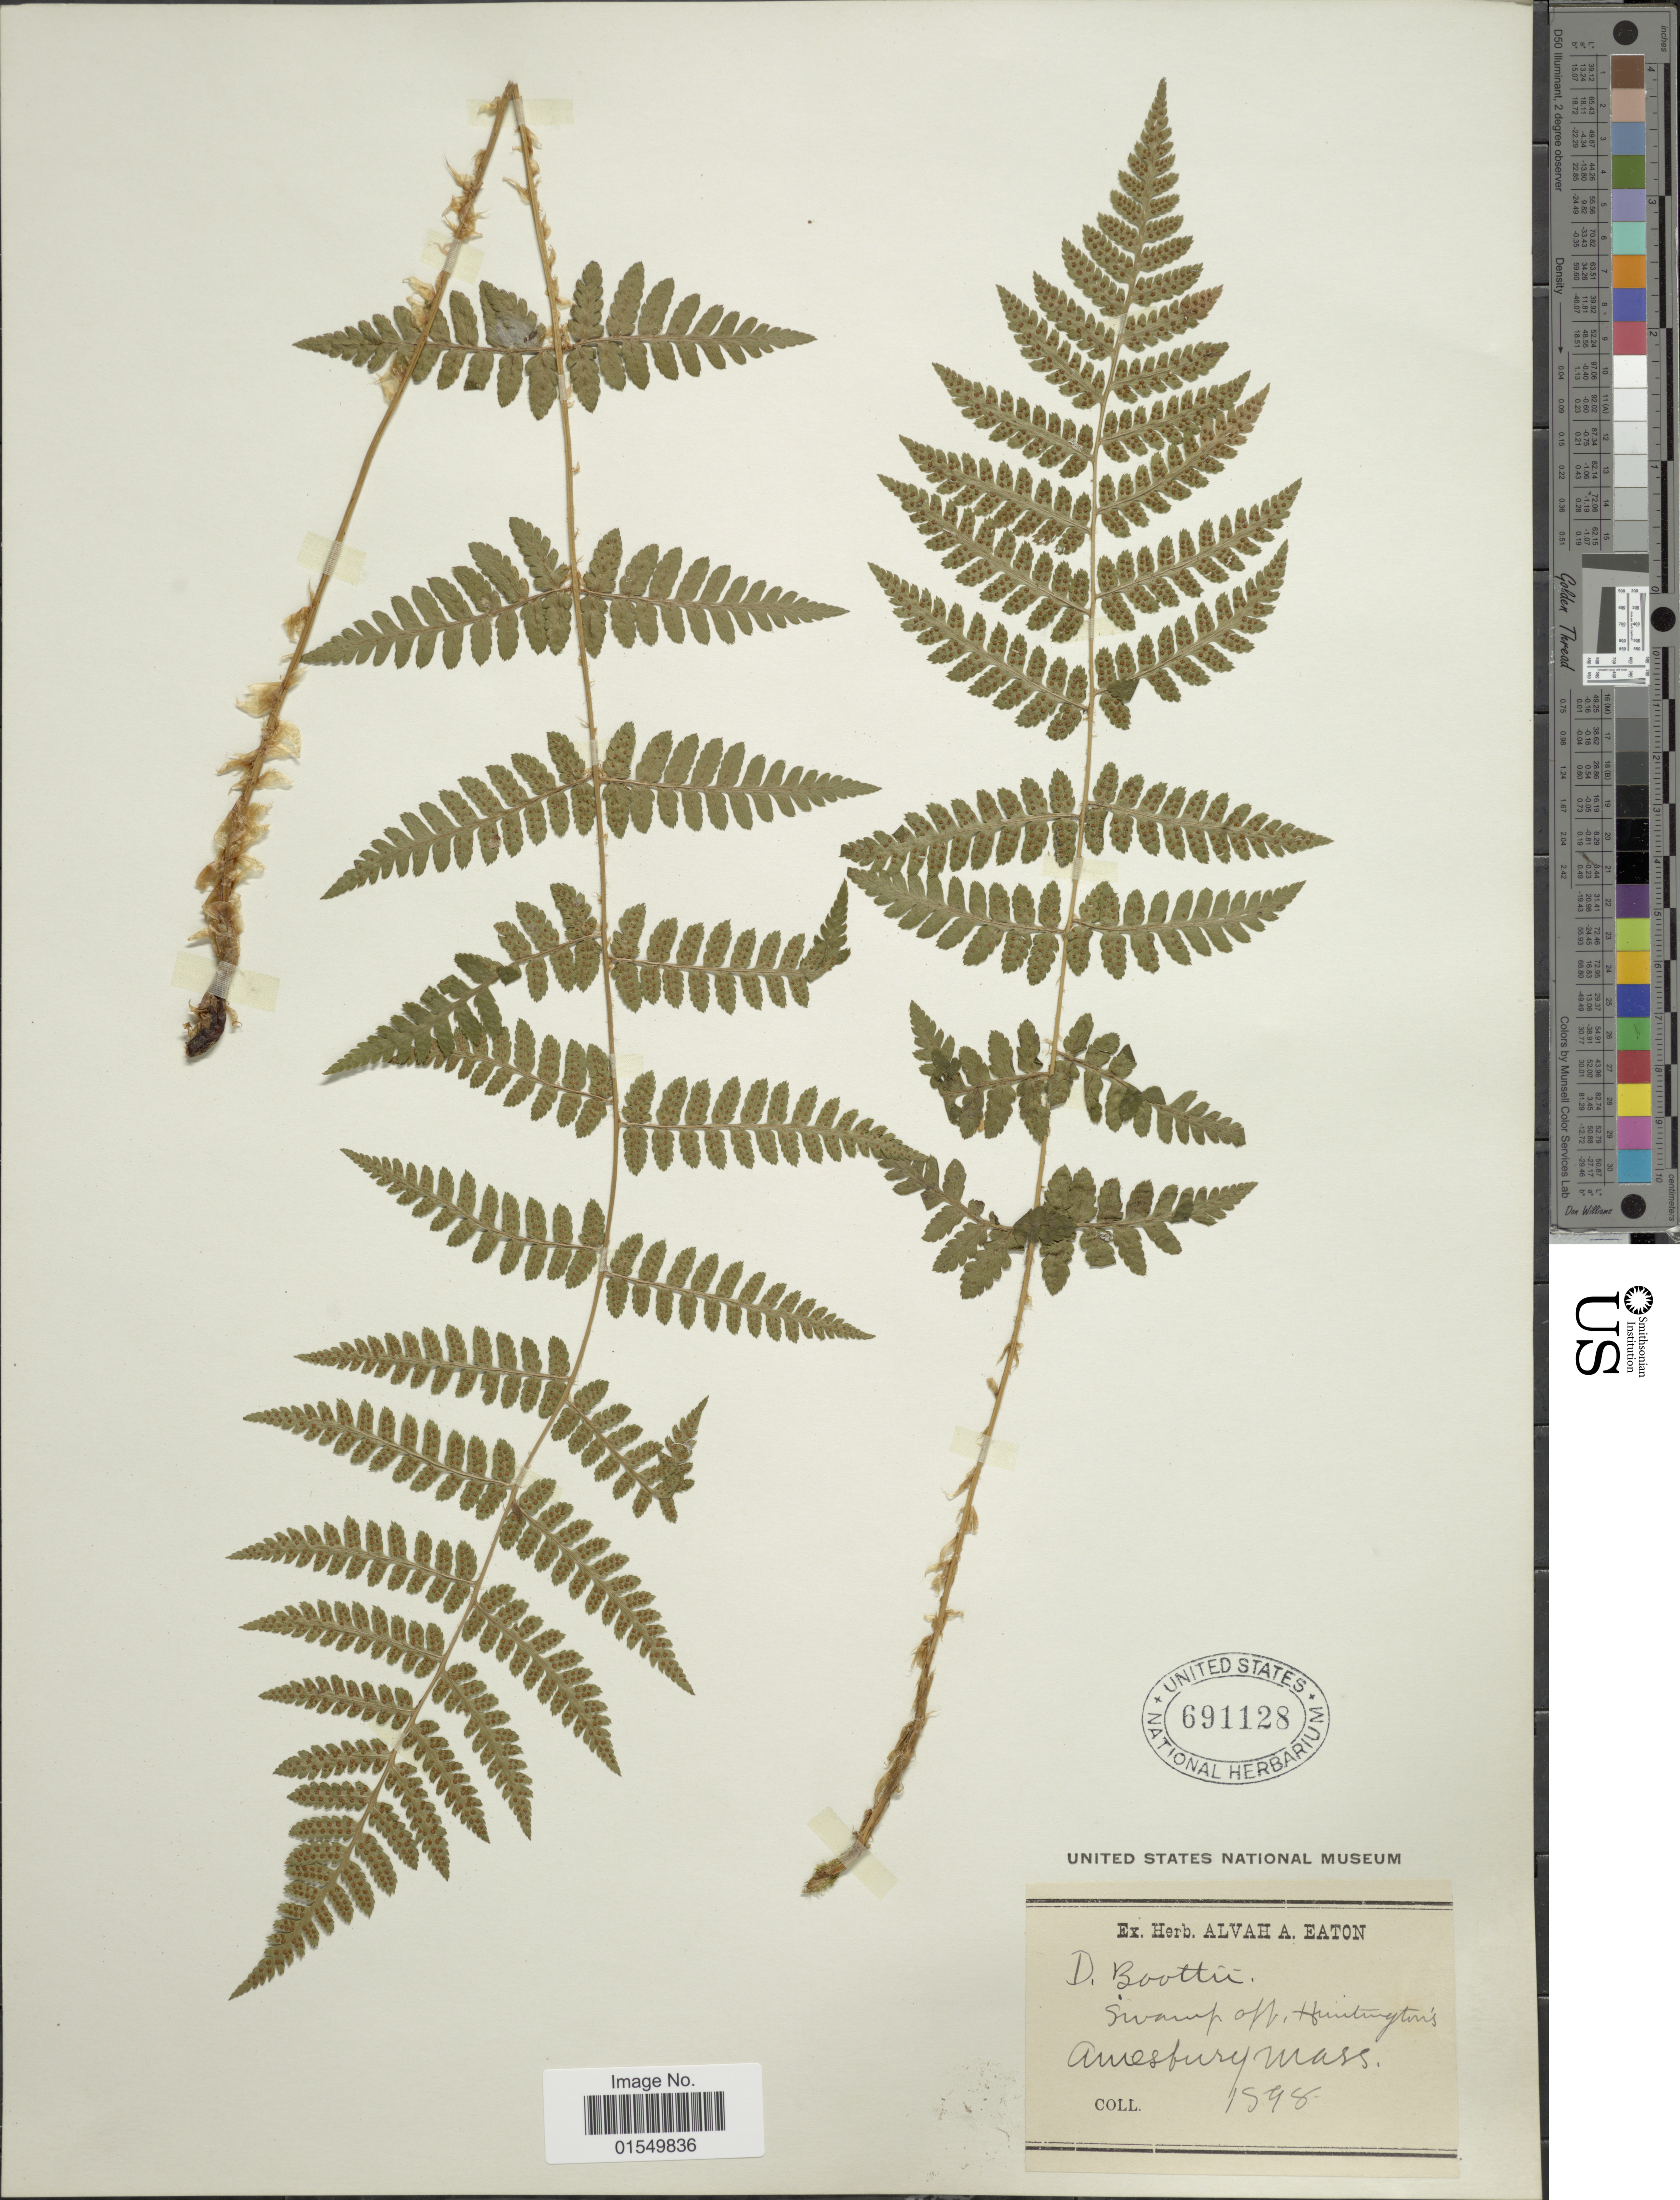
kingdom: Plantae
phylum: Tracheophyta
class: Polypodiopsida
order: Polypodiales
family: Dryopteridaceae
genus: Dryopteris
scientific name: Dryopteris x boottii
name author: Underw.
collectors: ex herb. Alvah A. Eaton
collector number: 1598*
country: United States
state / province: Massachusetts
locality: Swamp of Huntingtons, Amesbury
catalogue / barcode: US 691128